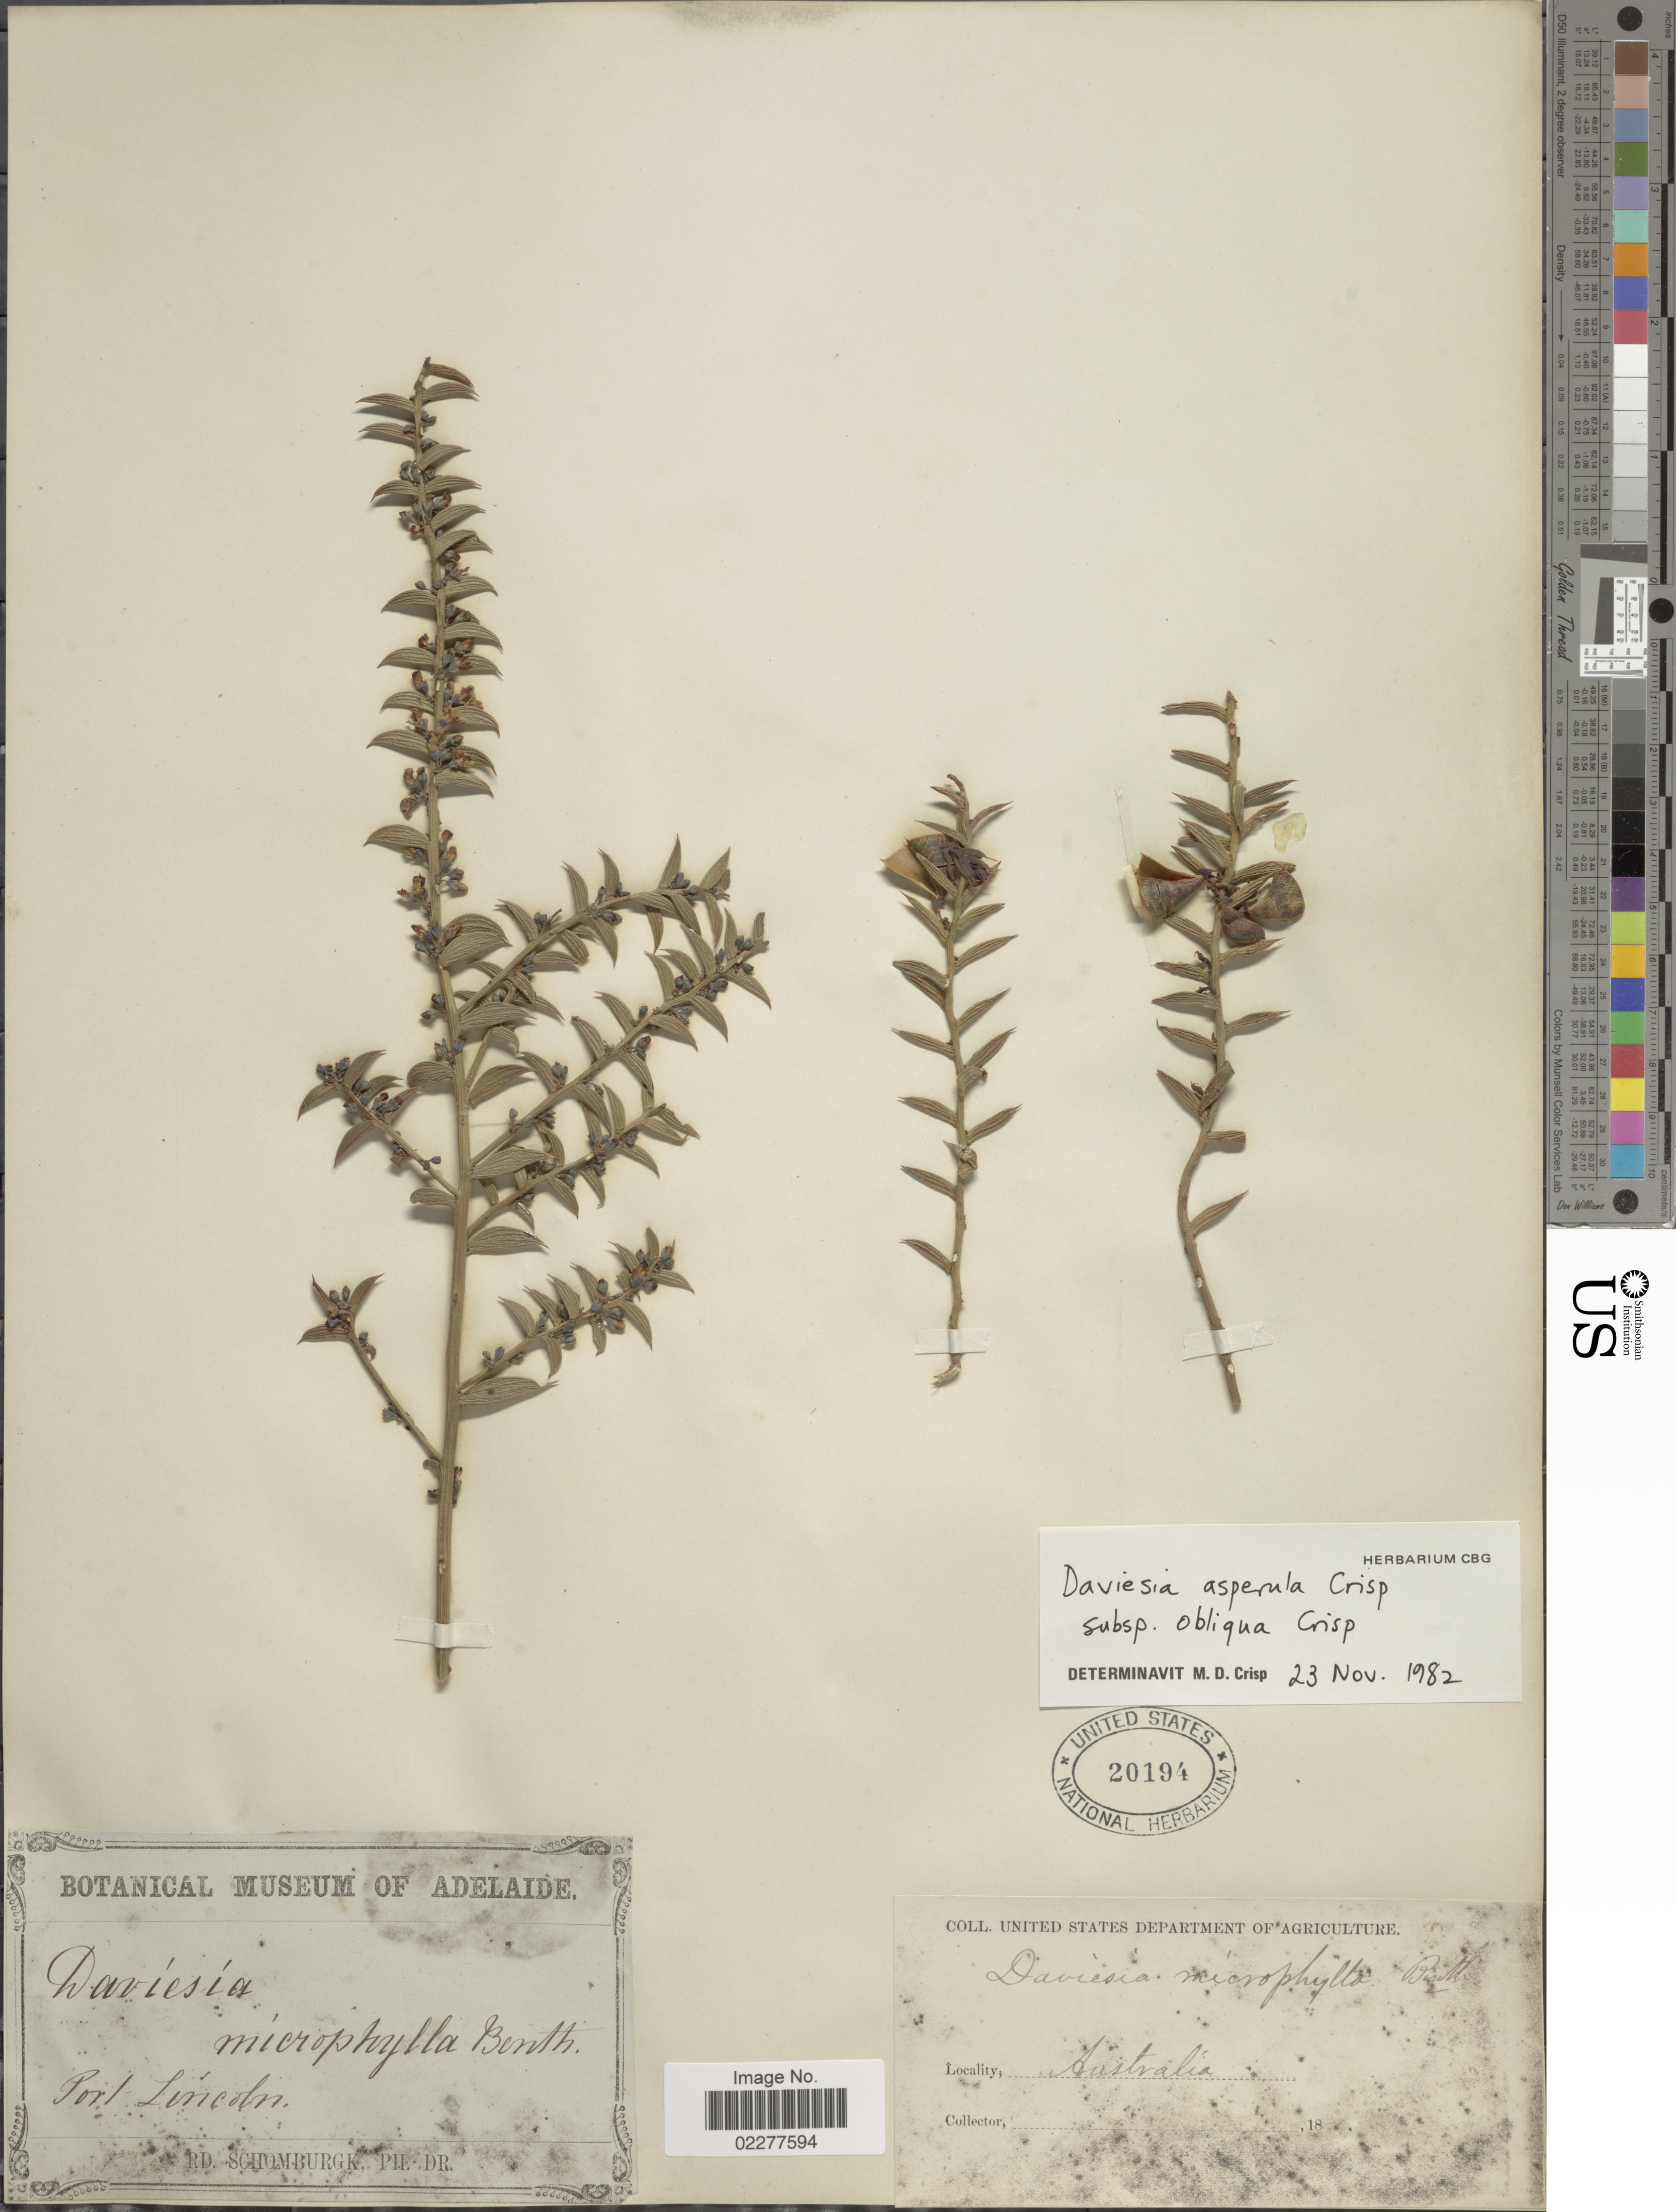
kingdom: Plantae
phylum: Tracheophyta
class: Magnoliopsida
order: Fabales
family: Fabaceae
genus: Daviesia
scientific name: Daviesia asperula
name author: Crisp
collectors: M. R. Schomburgk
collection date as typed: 18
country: Australia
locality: Port Lincoln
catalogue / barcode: US 20194